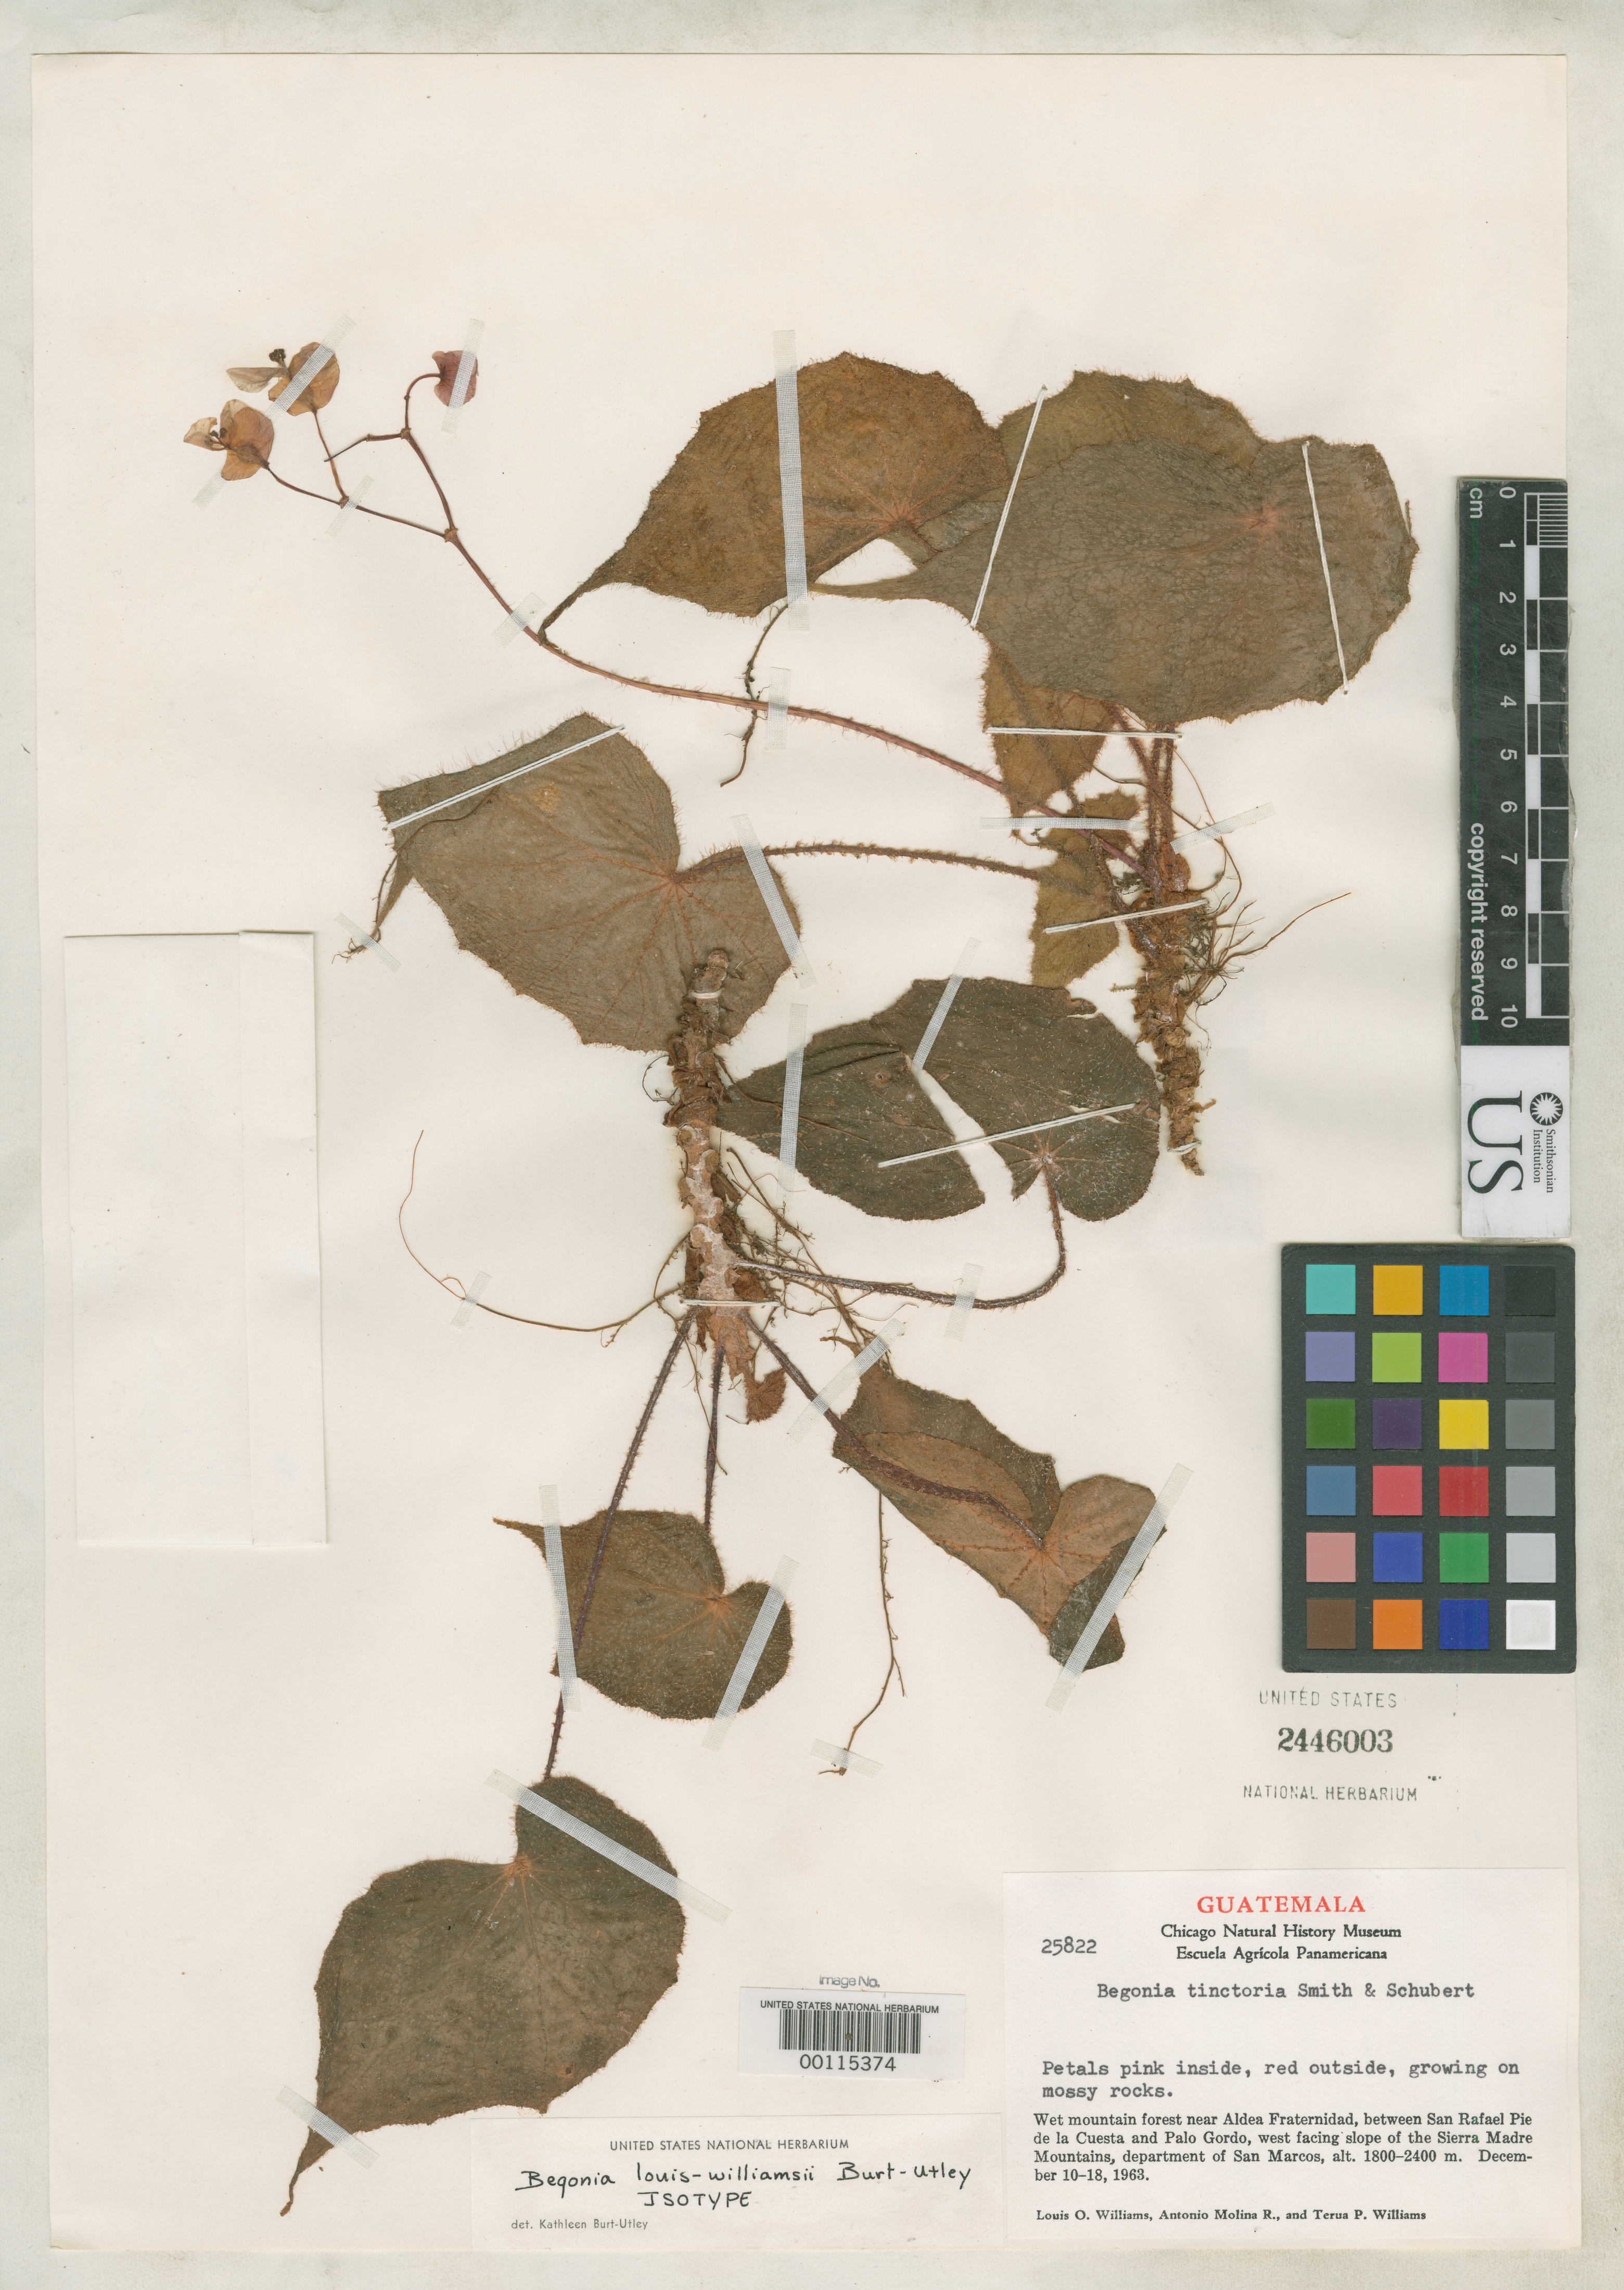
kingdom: Plantae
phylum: Tracheophyta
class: Magnoliopsida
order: Cucurbitales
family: Begoniaceae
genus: Begonia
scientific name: Begonia louiswilliamsii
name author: Burt-Utley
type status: Isotype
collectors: L. O. Williams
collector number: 25822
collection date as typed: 10 Dec 1963 to 18 Dec 1963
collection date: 1963-12-10/1963-12-18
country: Guatemala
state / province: San Marcos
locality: Near Aldea Fraternidad, between San Rafael Pie de La Cuesta and Palo Gordo.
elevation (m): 1800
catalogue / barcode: US 2446003